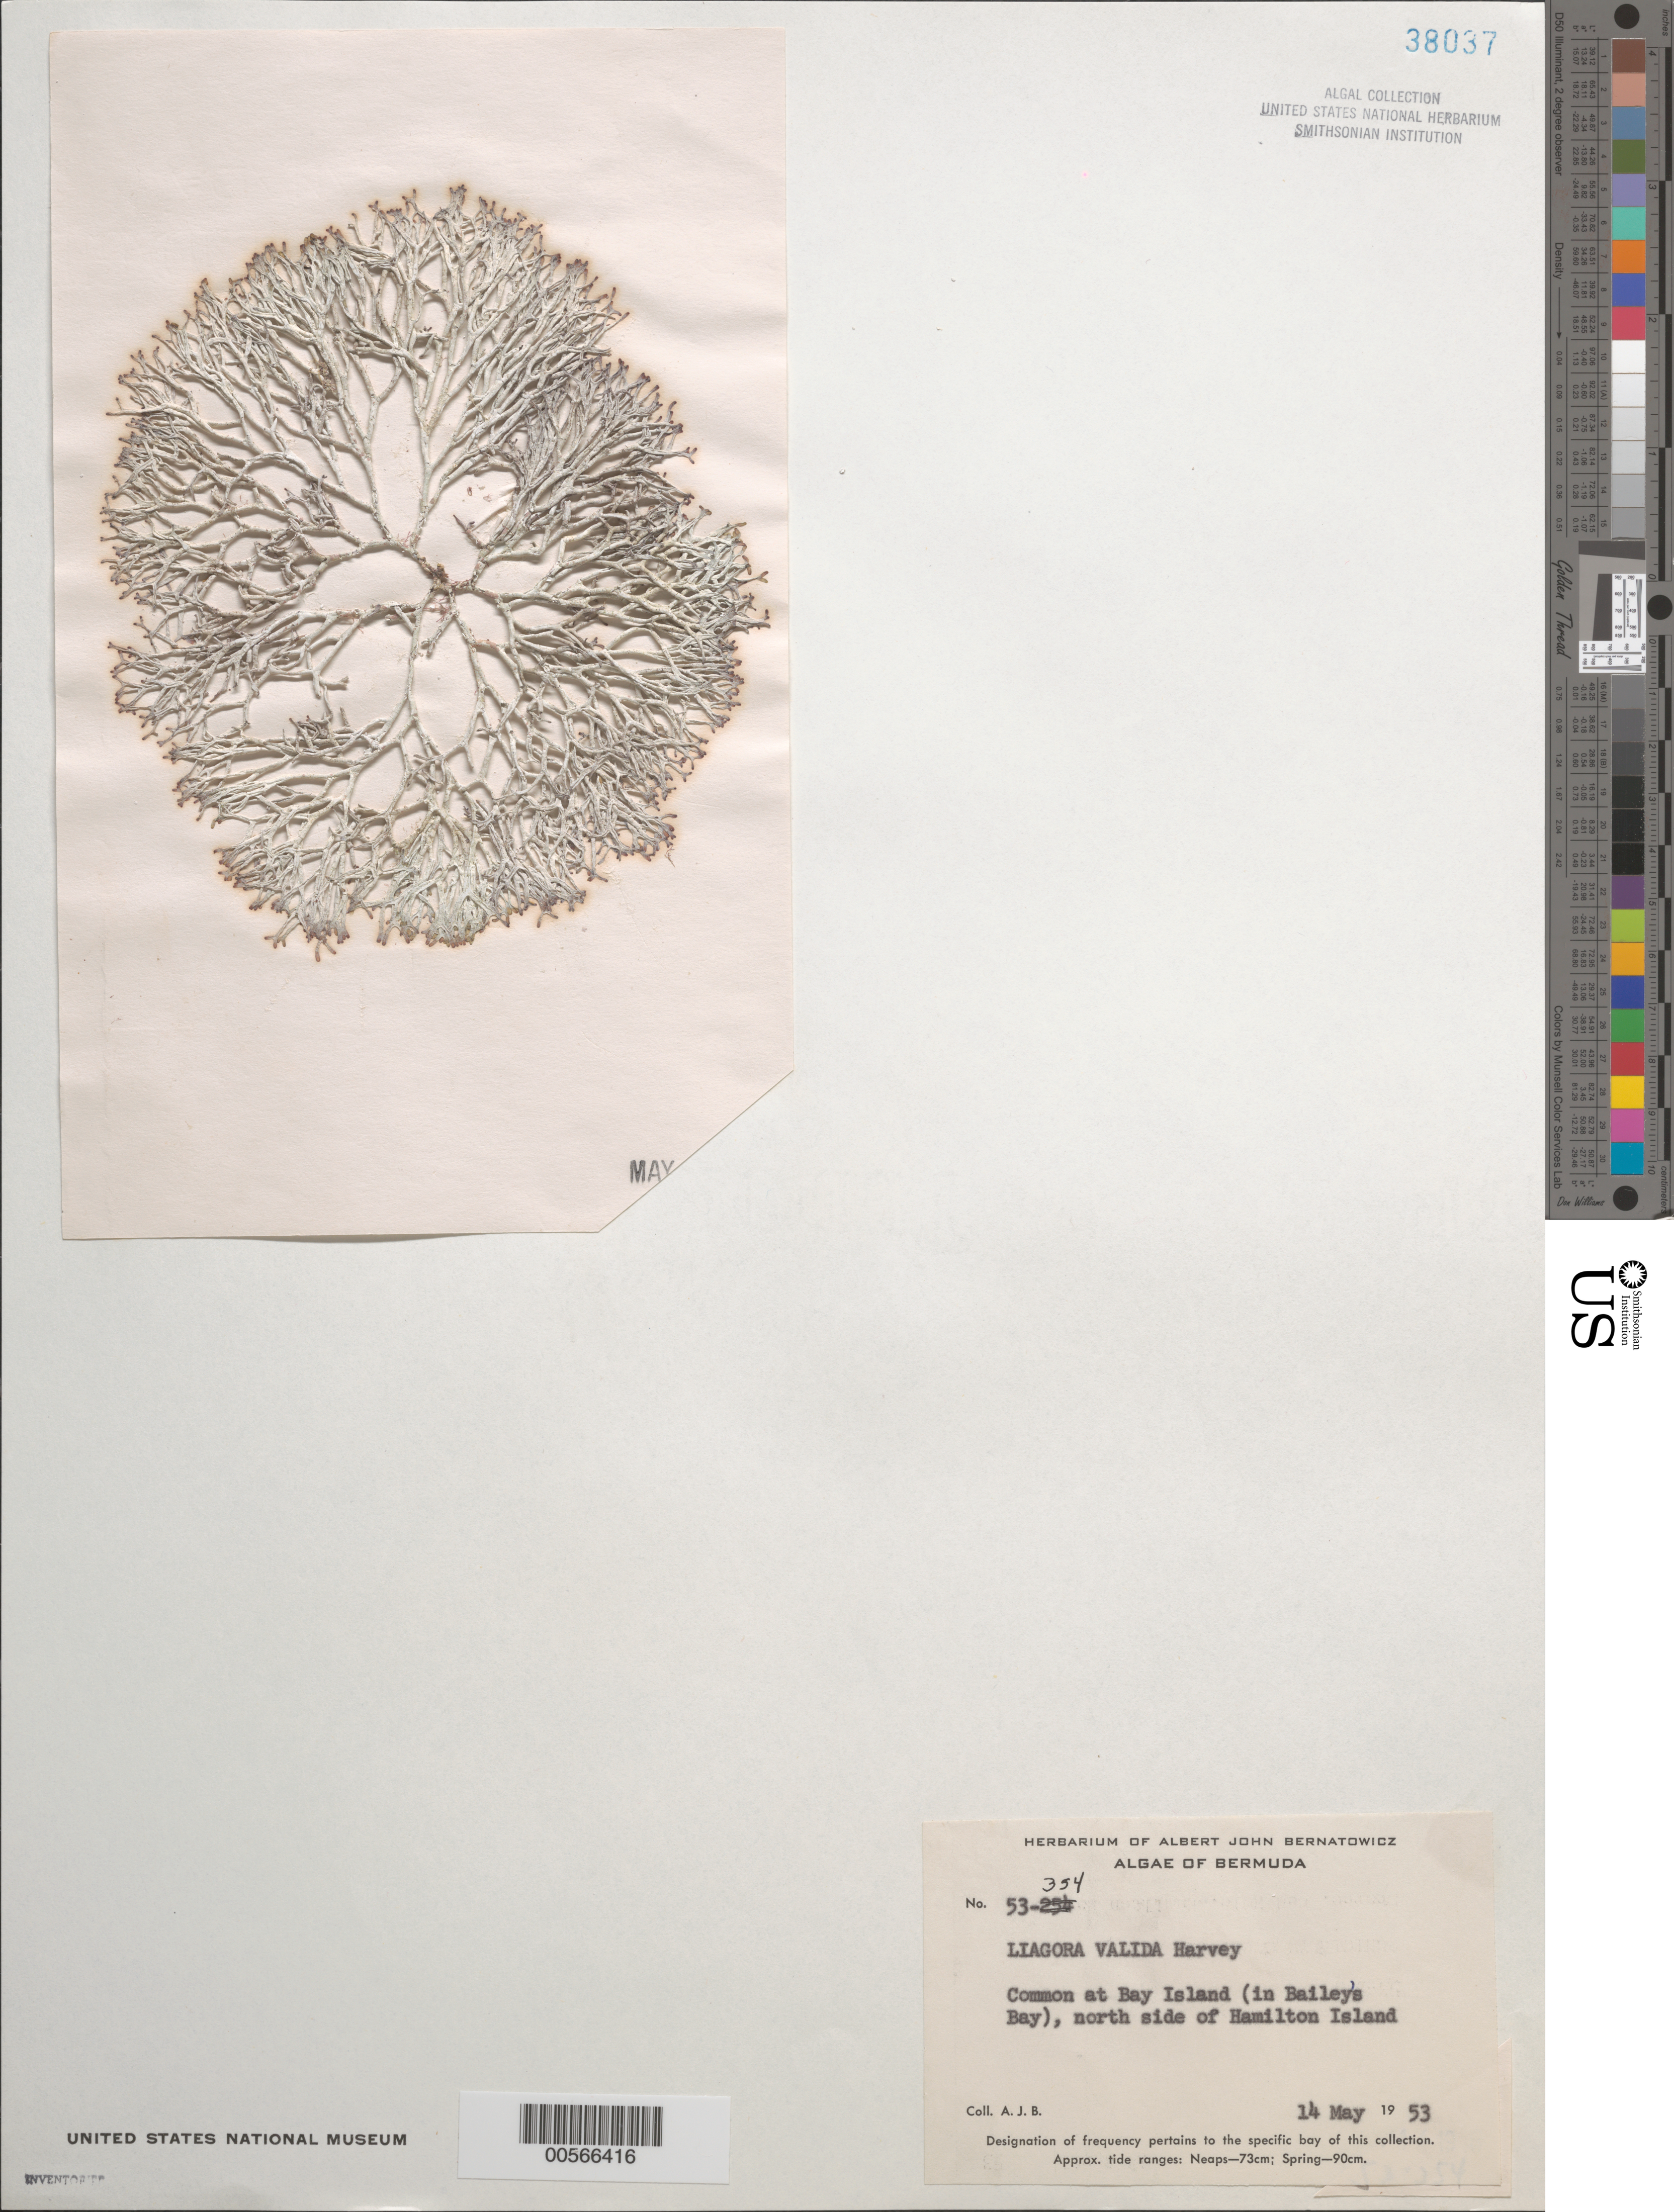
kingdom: Plantae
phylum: Rhodophyta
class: Florideophyceae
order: Nemaliales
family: Liagoraceae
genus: Titanophycus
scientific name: Titanophycus validus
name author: (Harv.) Huisman et al.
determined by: Algae name updating Project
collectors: A. Bernatowicz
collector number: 53-354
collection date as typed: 14 May 1953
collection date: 1953-05-14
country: Bermuda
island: Bermuda Island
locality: Bay Island, Bailey's Bay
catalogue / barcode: US 38037